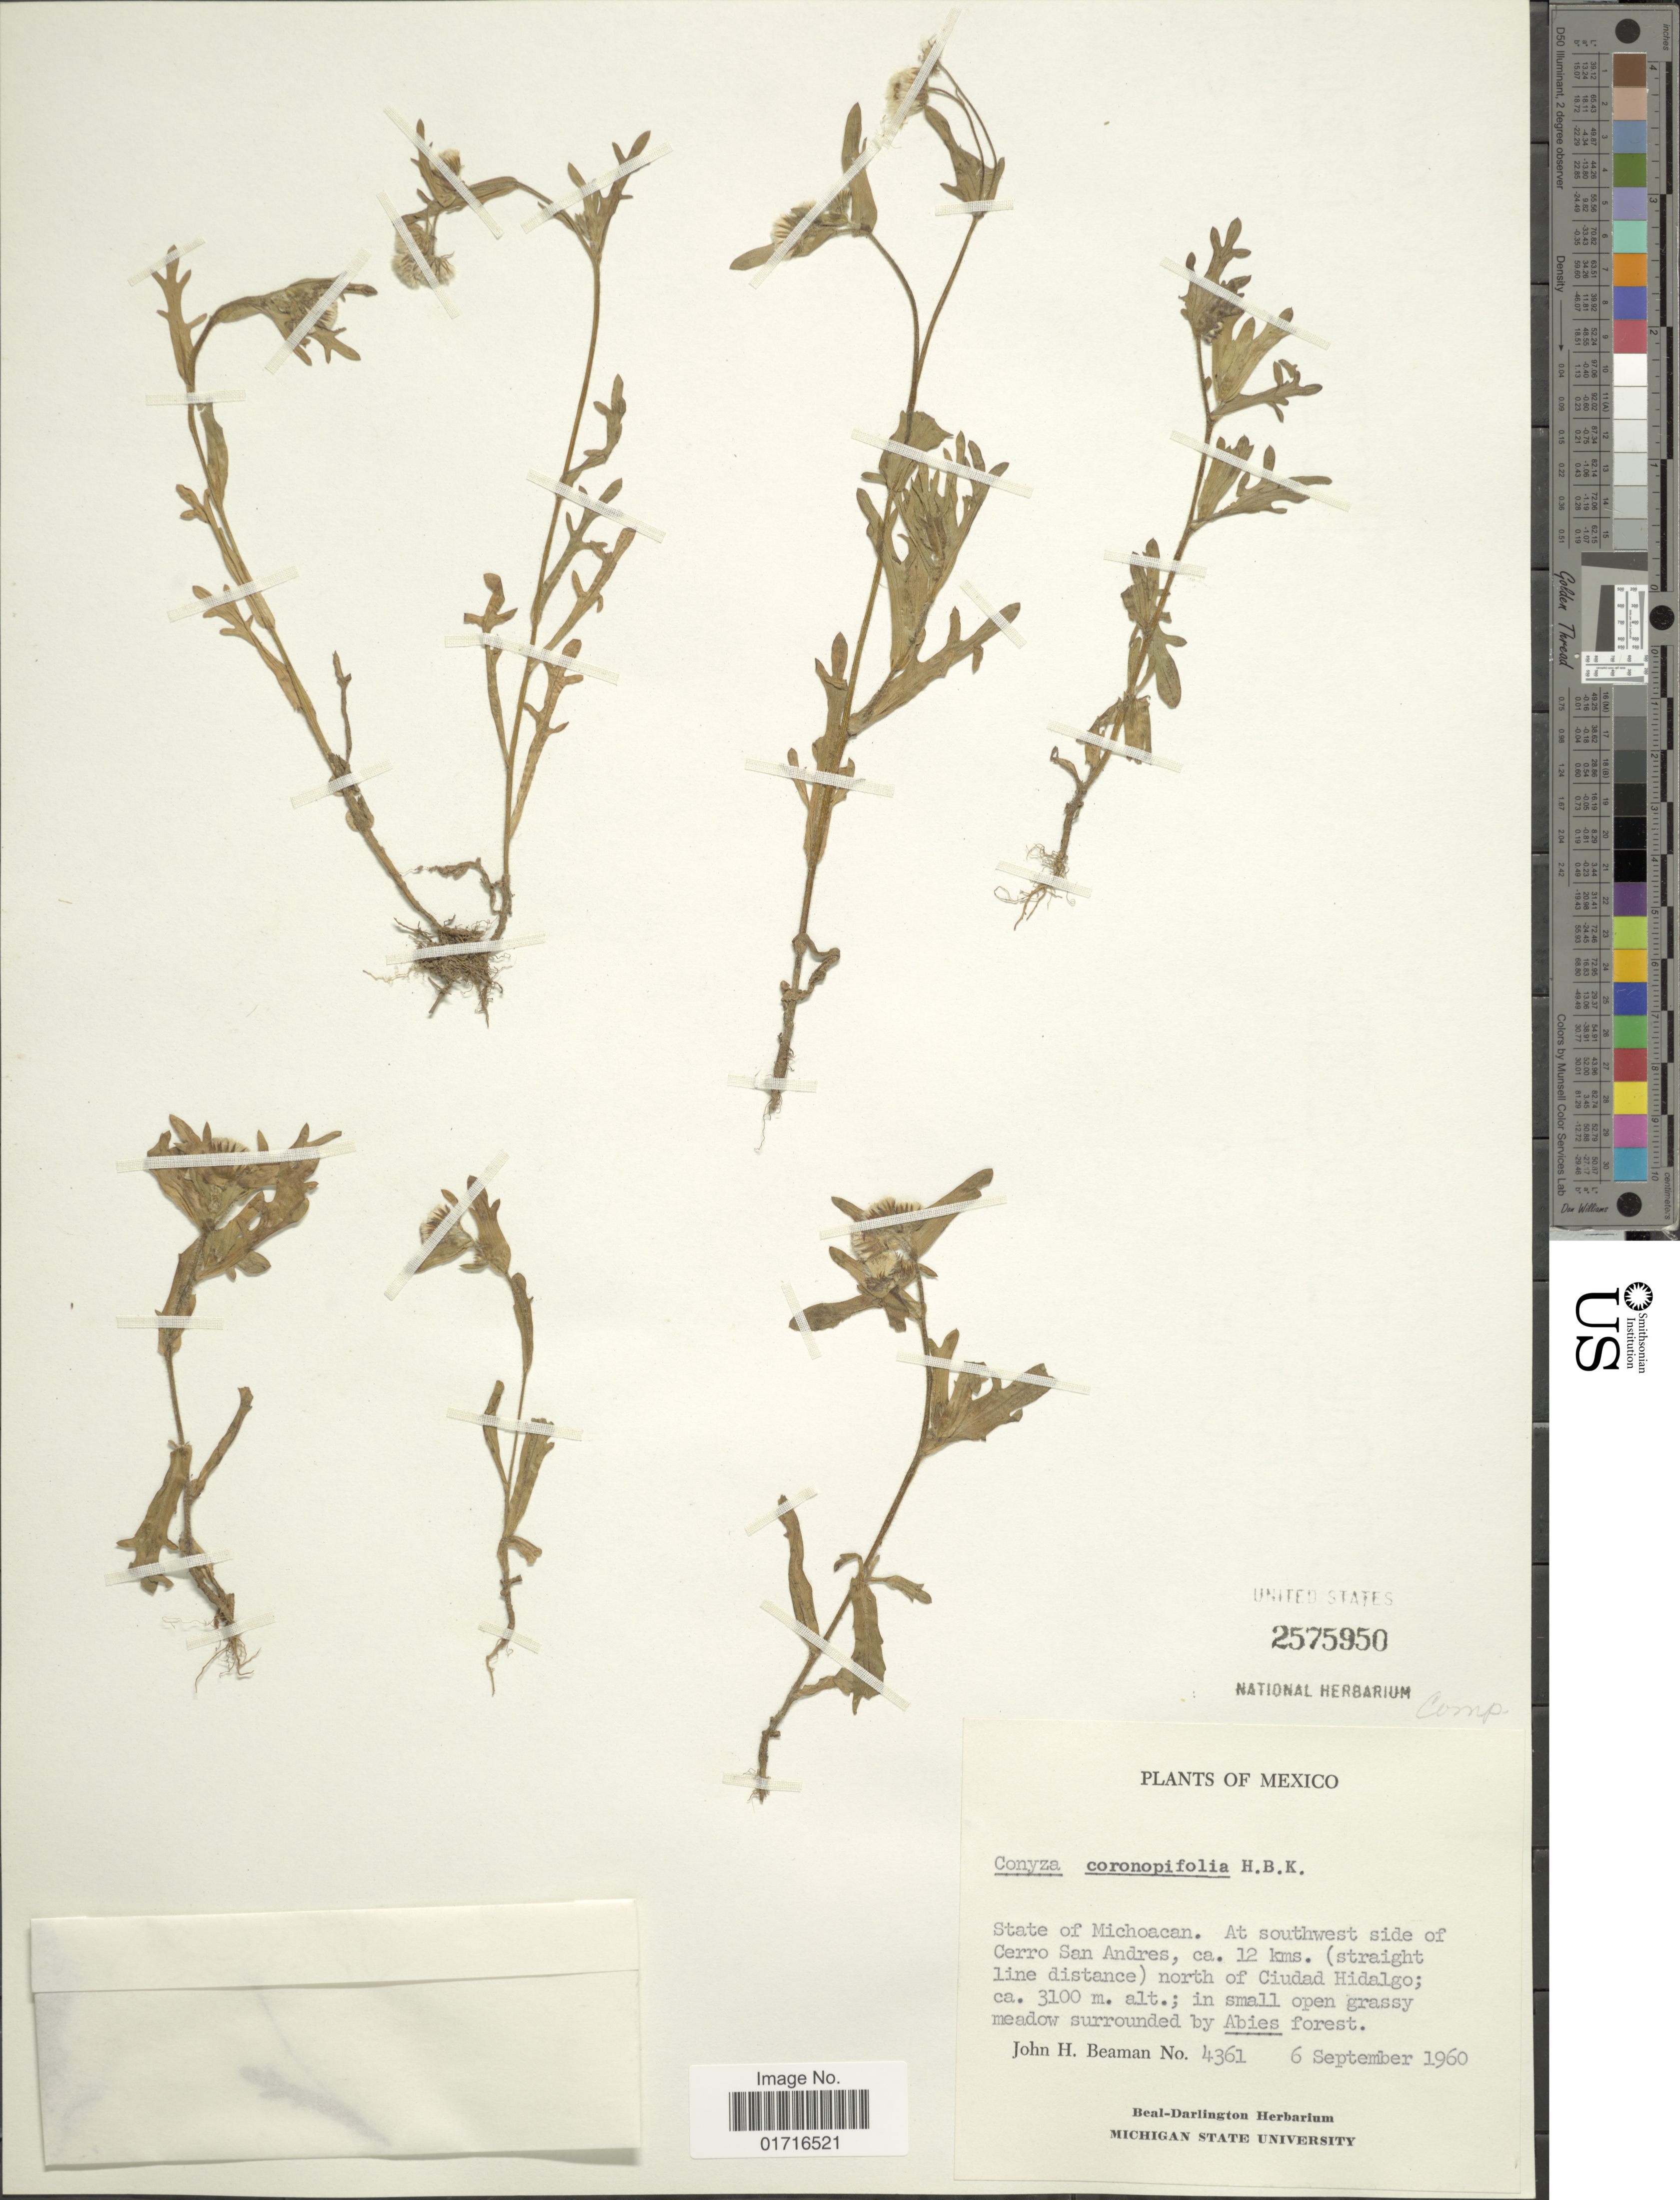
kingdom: Plantae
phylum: Tracheophyta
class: Magnoliopsida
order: Asterales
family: Asteraceae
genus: Conyza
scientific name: Conyza coronopifolia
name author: Kunth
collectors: J. H. Beaman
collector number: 4361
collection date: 1960-09-06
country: Mexico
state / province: Michoacán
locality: At southwest side of Cerro San Andres, ca. 12 kms. (straight line distance) north of Ciudad Hidalgo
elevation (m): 3100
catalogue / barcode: US 2575950